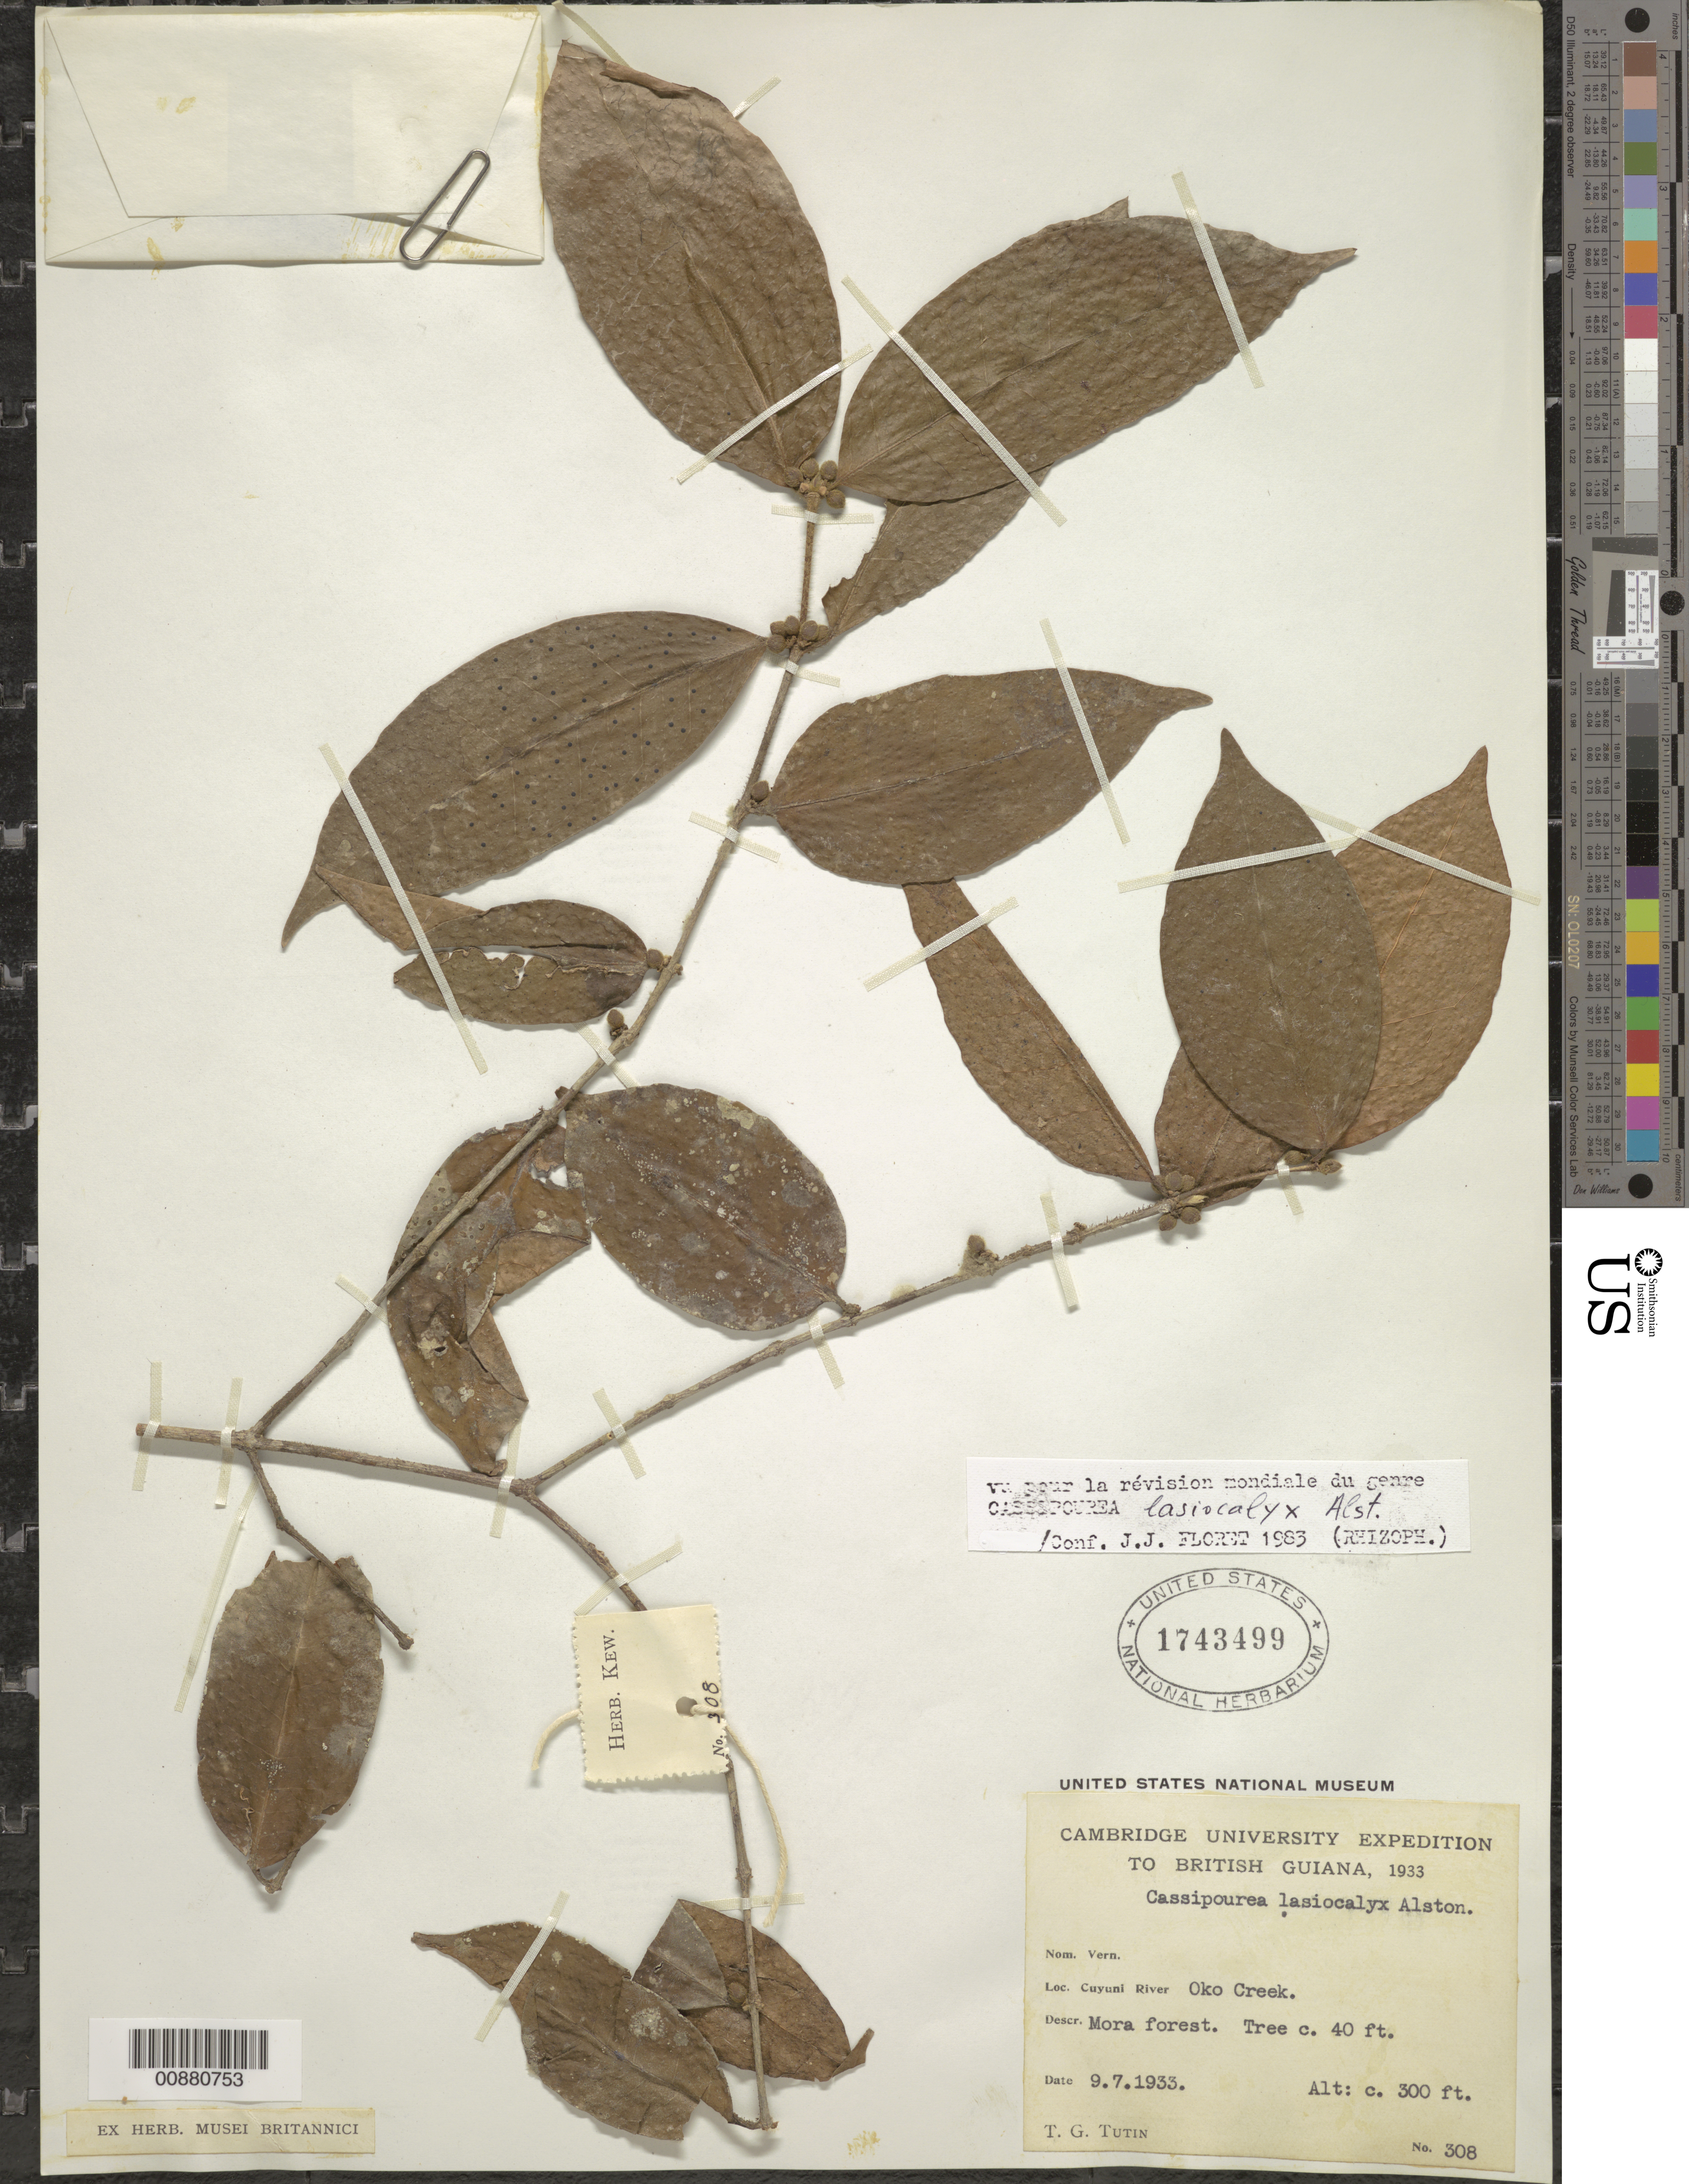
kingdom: Plantae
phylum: Tracheophyta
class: Magnoliopsida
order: Malpighiales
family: Rhizophoraceae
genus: Cassipourea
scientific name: Cassipourea lasiocalyx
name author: Alston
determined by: Floret, J. J.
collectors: T. G. Tutin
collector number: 308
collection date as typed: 9-Jul-33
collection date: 1933-07-09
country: Guyana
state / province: Cuyuni-Mazaruni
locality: Oko Creek, Cuyuni R.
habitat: Mora forest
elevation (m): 91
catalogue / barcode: US 1743499